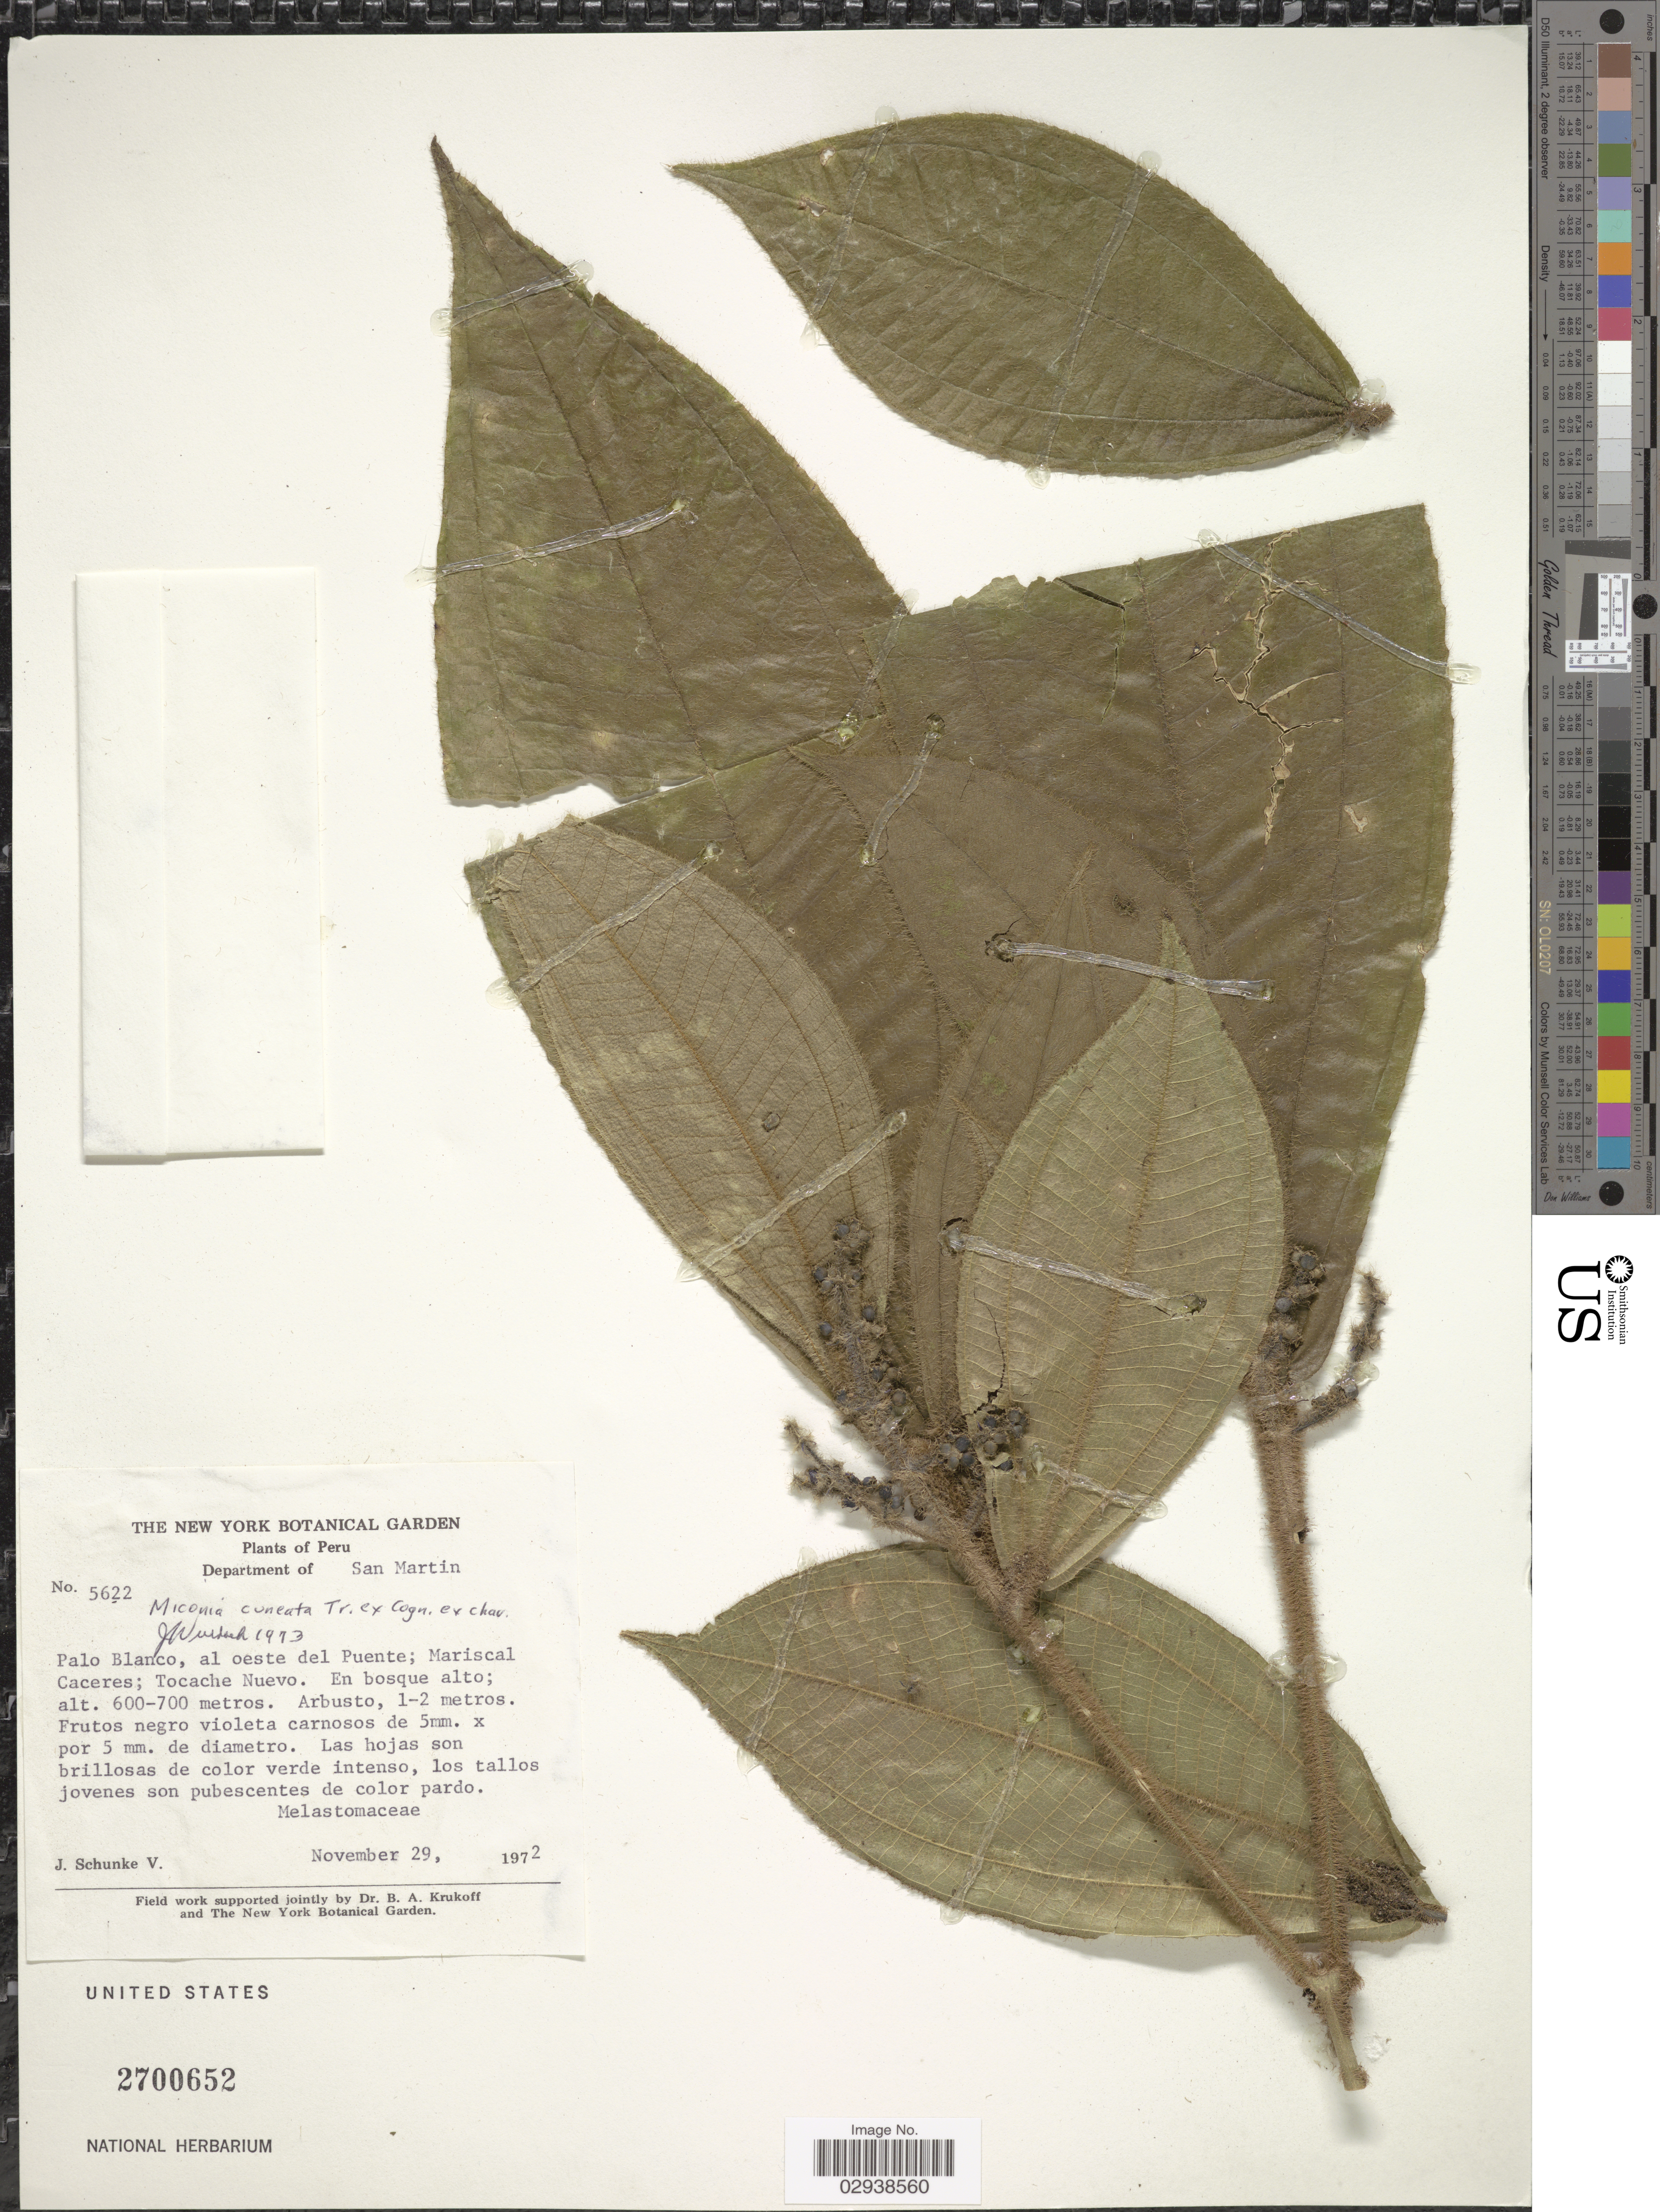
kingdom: Plantae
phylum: Tracheophyta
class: Magnoliopsida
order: Myrtales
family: Melastomataceae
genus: Miconia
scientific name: Miconia cuneata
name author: Triana ex Cogn.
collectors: J. Schunke Vigo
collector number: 5622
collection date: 1972-11-29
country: Peru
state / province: San Martín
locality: Department of San Martin, Palo Blanco, al oeste del Puente; Mariscal Caceres; Tocache Nuevo.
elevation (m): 600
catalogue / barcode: US 2700652